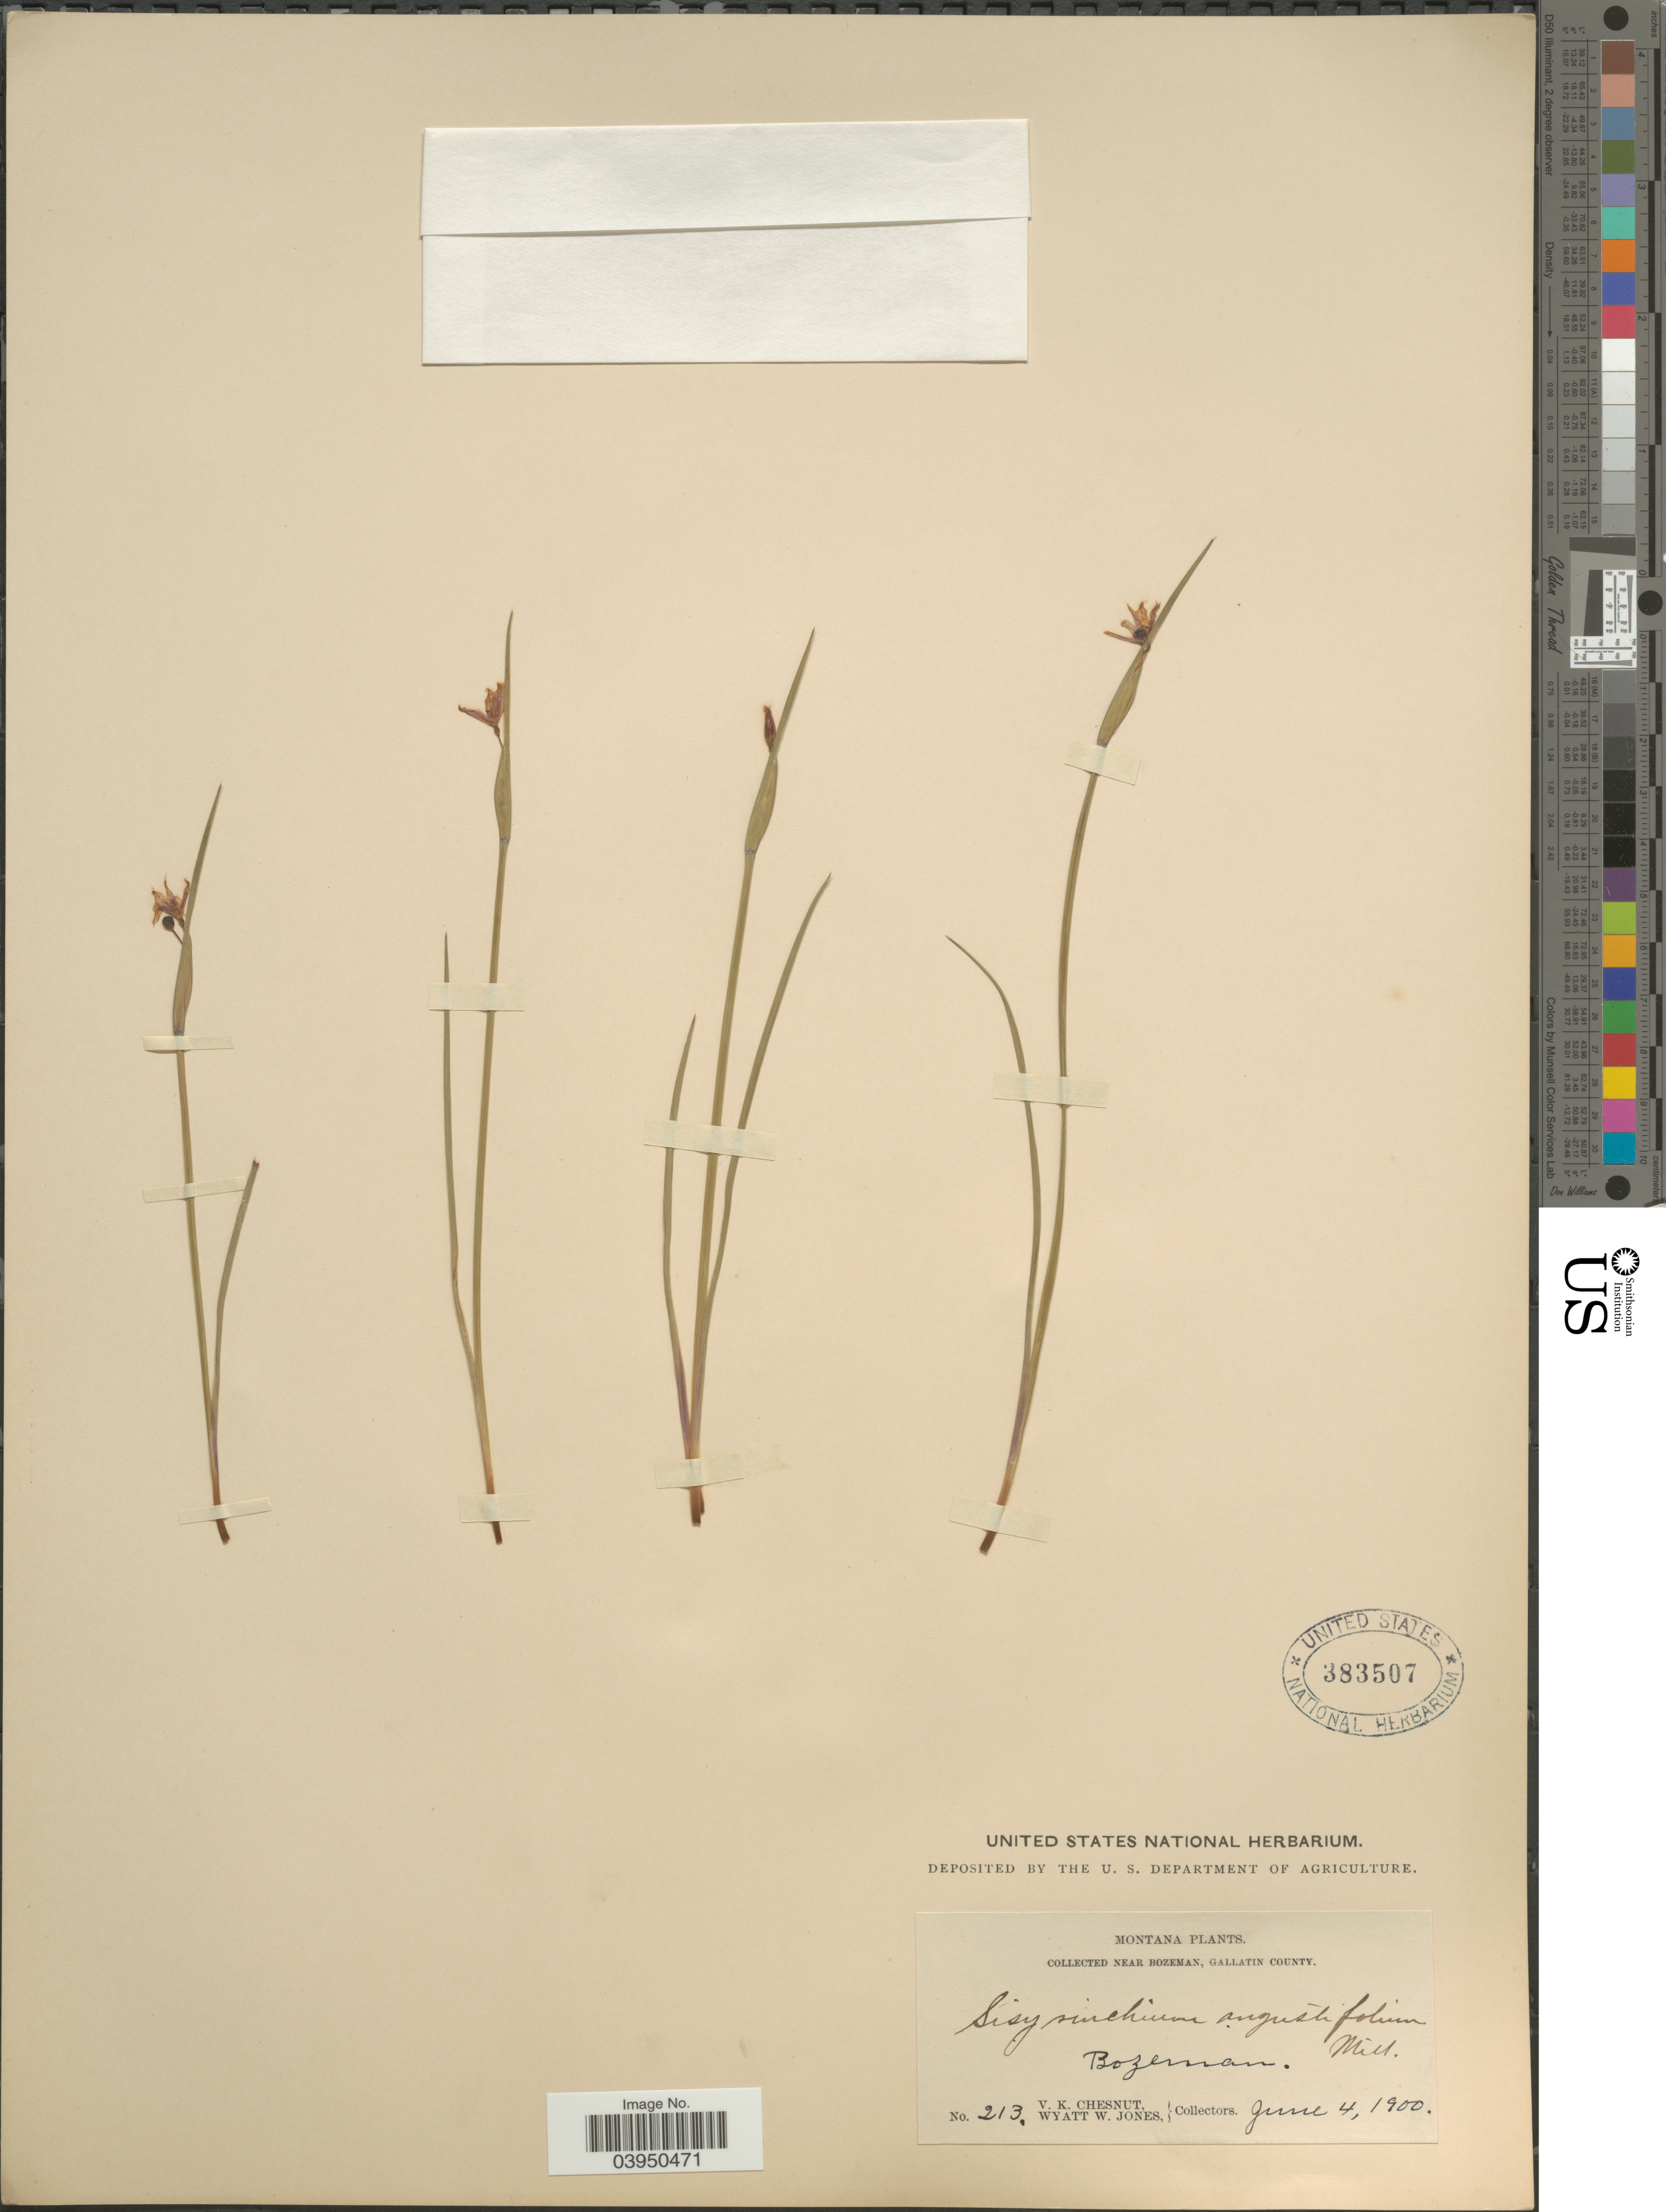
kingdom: Plantae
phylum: Tracheophyta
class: Liliopsida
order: Asparagales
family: Iridaceae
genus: Sisyrinchium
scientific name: Sisyrinchium angustifolium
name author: Mill.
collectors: V. Chesnut & W. W. Jones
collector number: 213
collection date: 1900-06-04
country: United States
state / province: Montana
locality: Near Bozeman, Gallatin County. Bozeman.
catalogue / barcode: US 383507